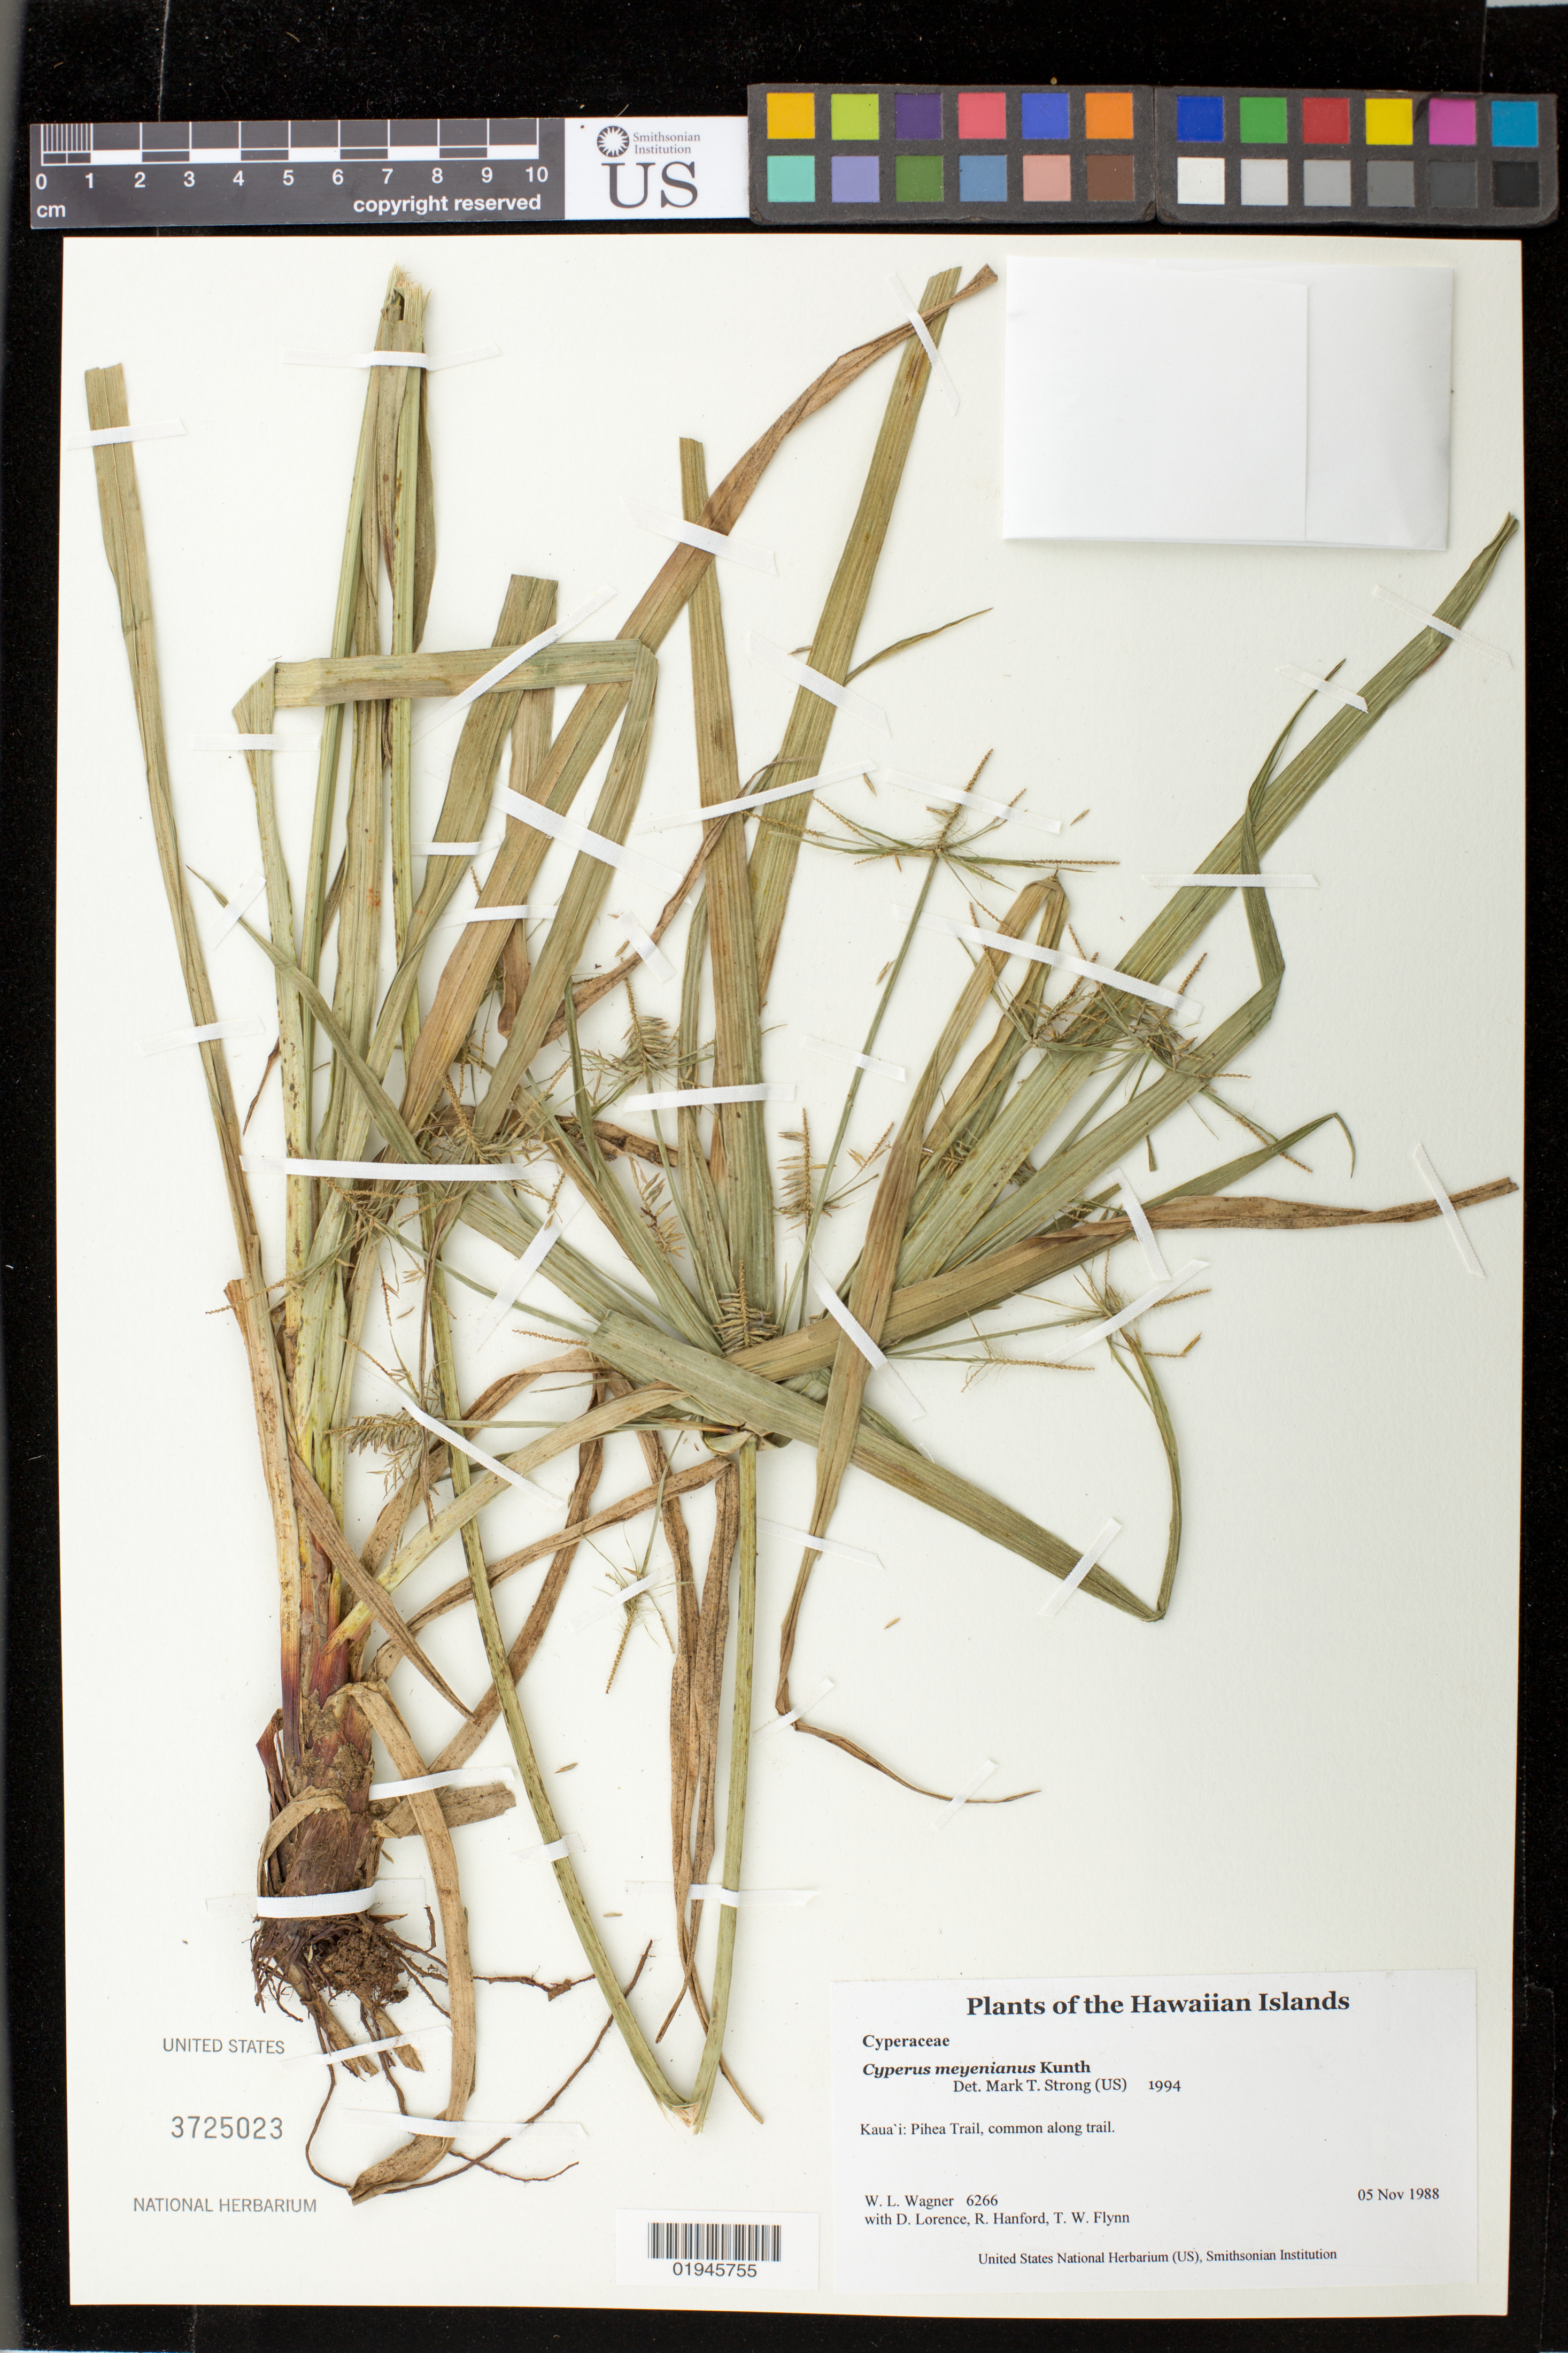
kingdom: Plantae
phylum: Tracheophyta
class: Liliopsida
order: Poales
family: Cyperaceae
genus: Cyperus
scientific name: Cyperus meyenianus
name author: Kunth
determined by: Strong, M. T., (US), Smithsonian Institution - National Museum of Natural History (UNITED STATES)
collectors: W. L. Wagner, D. Lorence, R. Hanford & T. W. Flynn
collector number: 6266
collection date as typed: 5 Nov 1988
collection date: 1988-11-05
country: United States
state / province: Hawaii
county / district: Kauai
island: Kaua'i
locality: Pihea Trail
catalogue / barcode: US 3725023